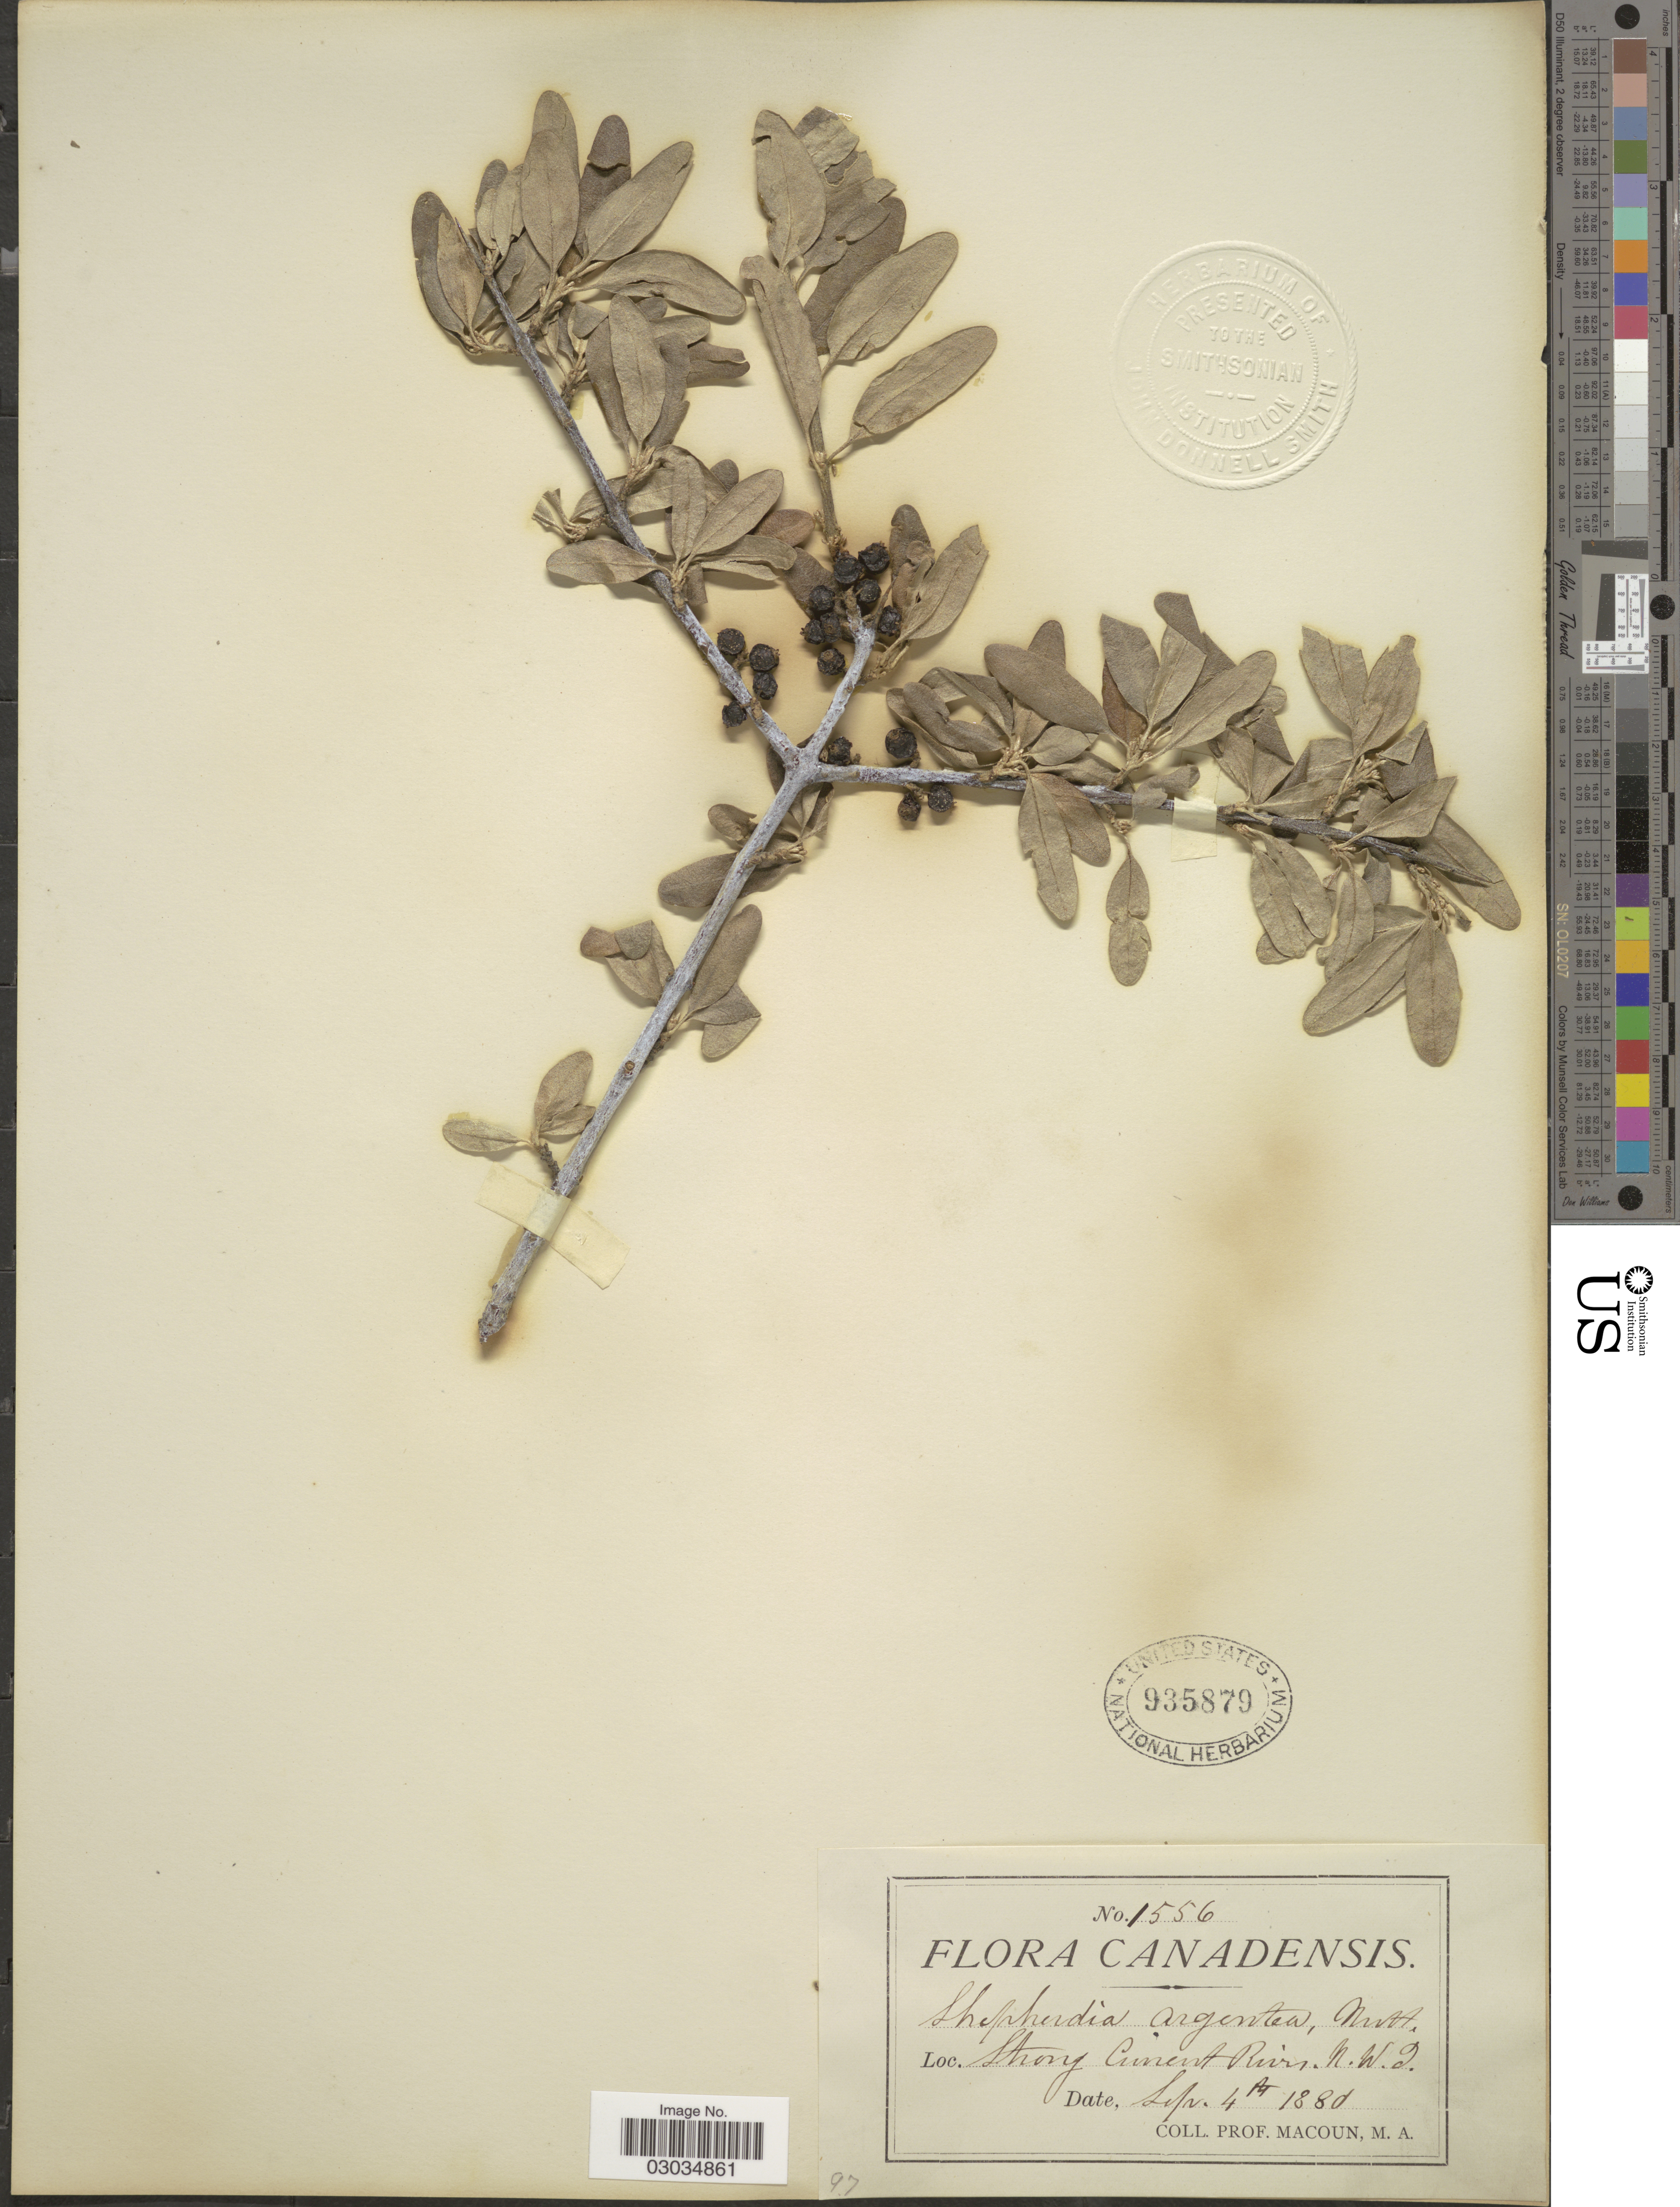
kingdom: Plantae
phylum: Tracheophyta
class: Magnoliopsida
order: Rosales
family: Elaeagnaceae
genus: Shepherdia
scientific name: Shepherdia argentea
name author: (Pursh) Nutt.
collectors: -- Macoun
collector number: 1556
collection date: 1880-09-04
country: Canada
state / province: Northwest Territories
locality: Strong Current River.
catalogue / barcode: US 935879